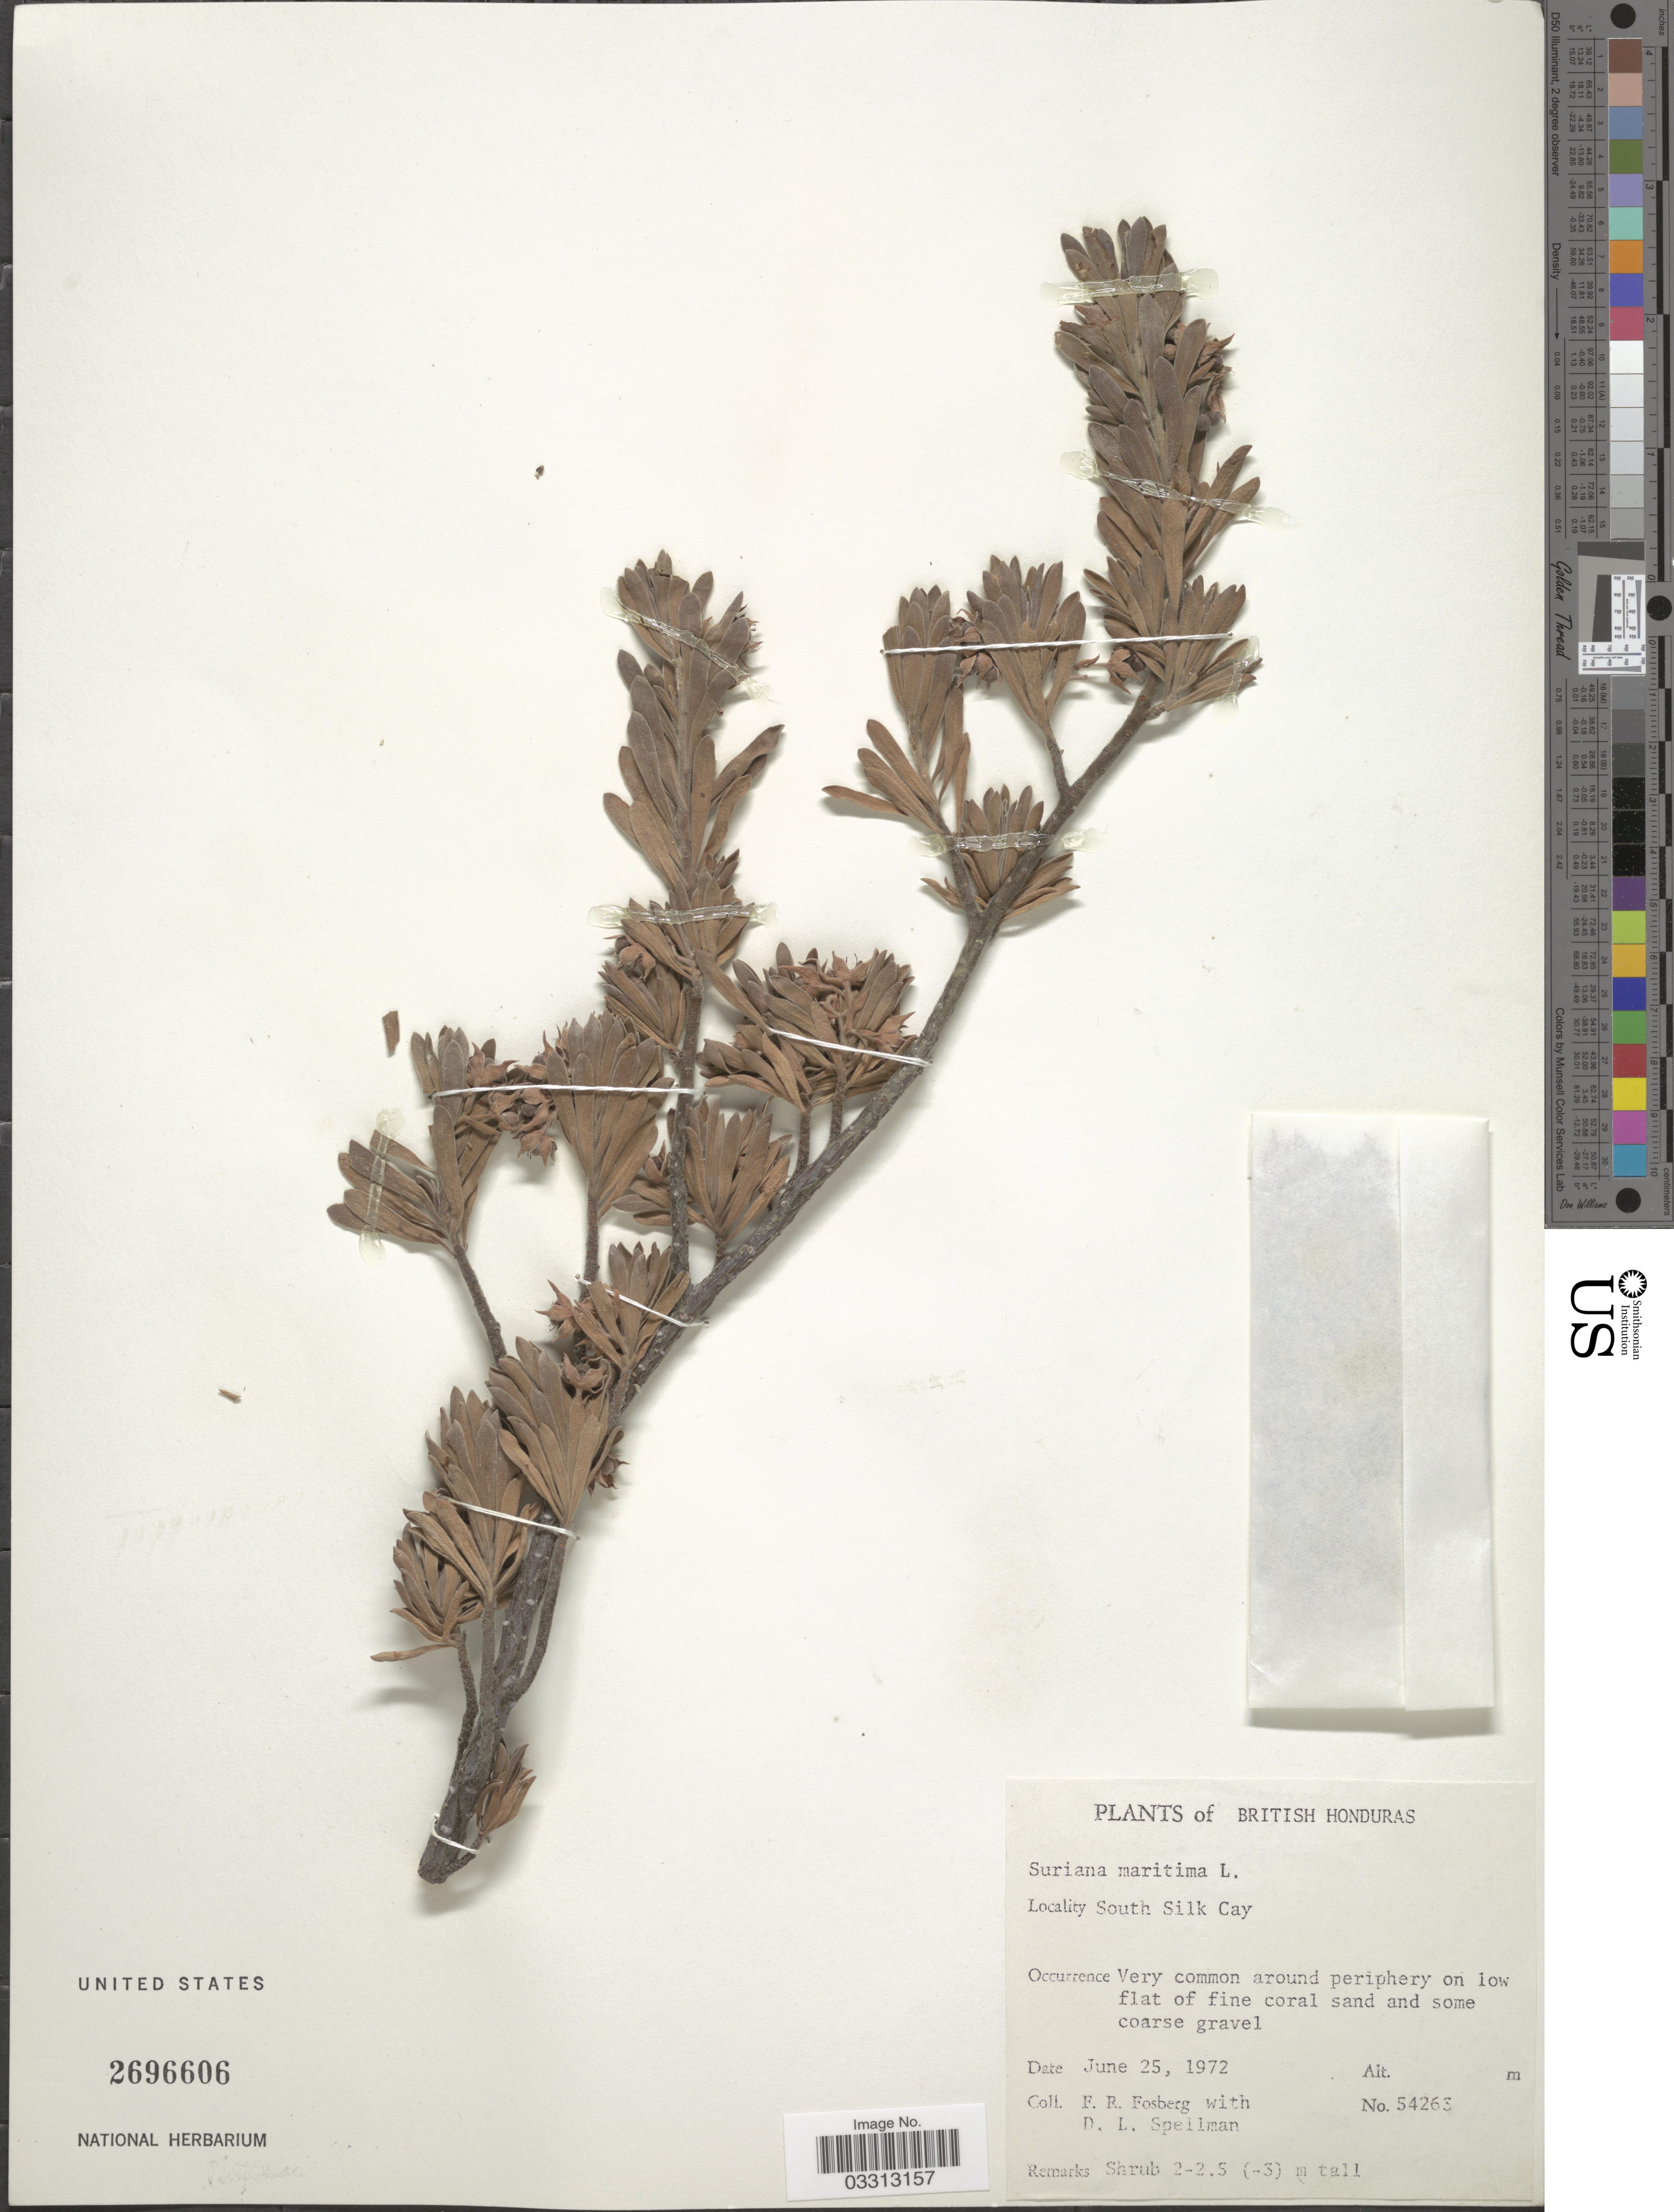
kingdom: Plantae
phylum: Tracheophyta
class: Magnoliopsida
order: Fabales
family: Surianaceae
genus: Suriana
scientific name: Suriana maritima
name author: L.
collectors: F. R. Fosberg & D. L. Spellman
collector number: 54263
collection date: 1972-06-25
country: Belize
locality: British Honduras. South Silk Cay.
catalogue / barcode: US 2696606